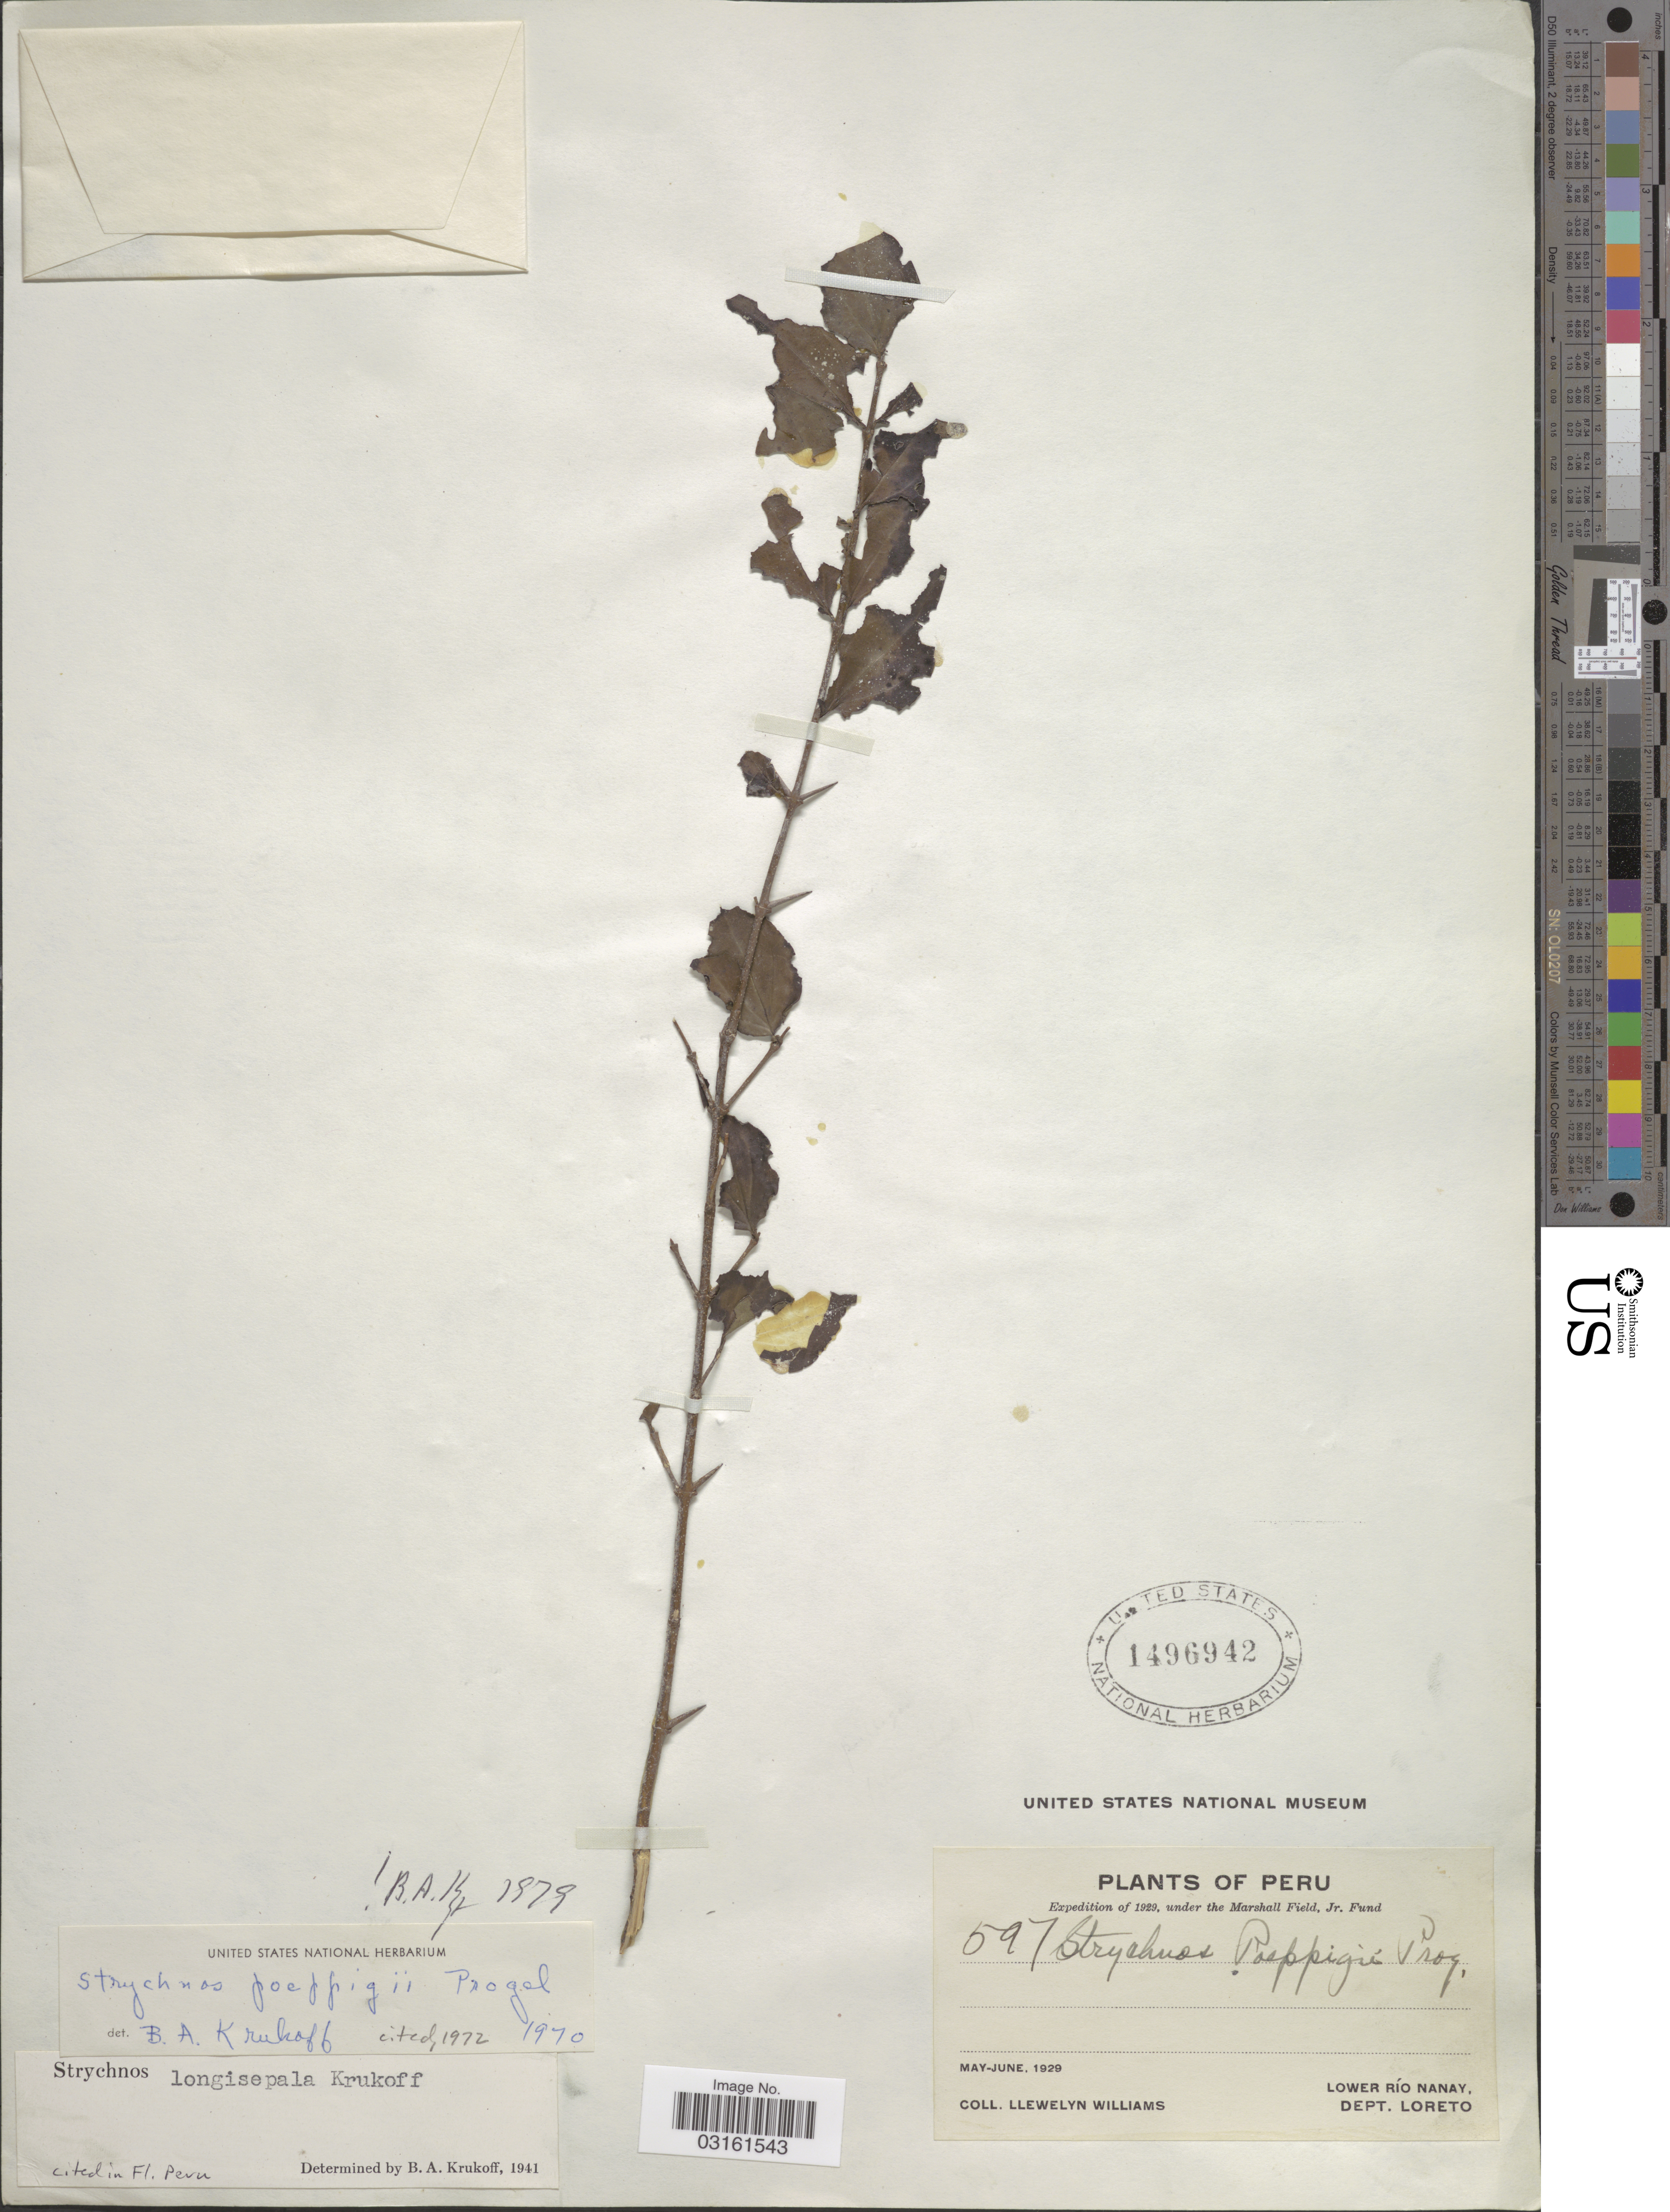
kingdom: Plantae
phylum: Tracheophyta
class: Magnoliopsida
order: Gentianales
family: Loganiaceae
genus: Strychnos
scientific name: Strychnos poeppigii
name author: Progel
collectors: Ll. Williams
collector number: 597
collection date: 1929-05/1929-06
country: Peru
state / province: Loreto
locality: Lower Río Nanay, Dept. Loreto.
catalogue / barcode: US 1496942